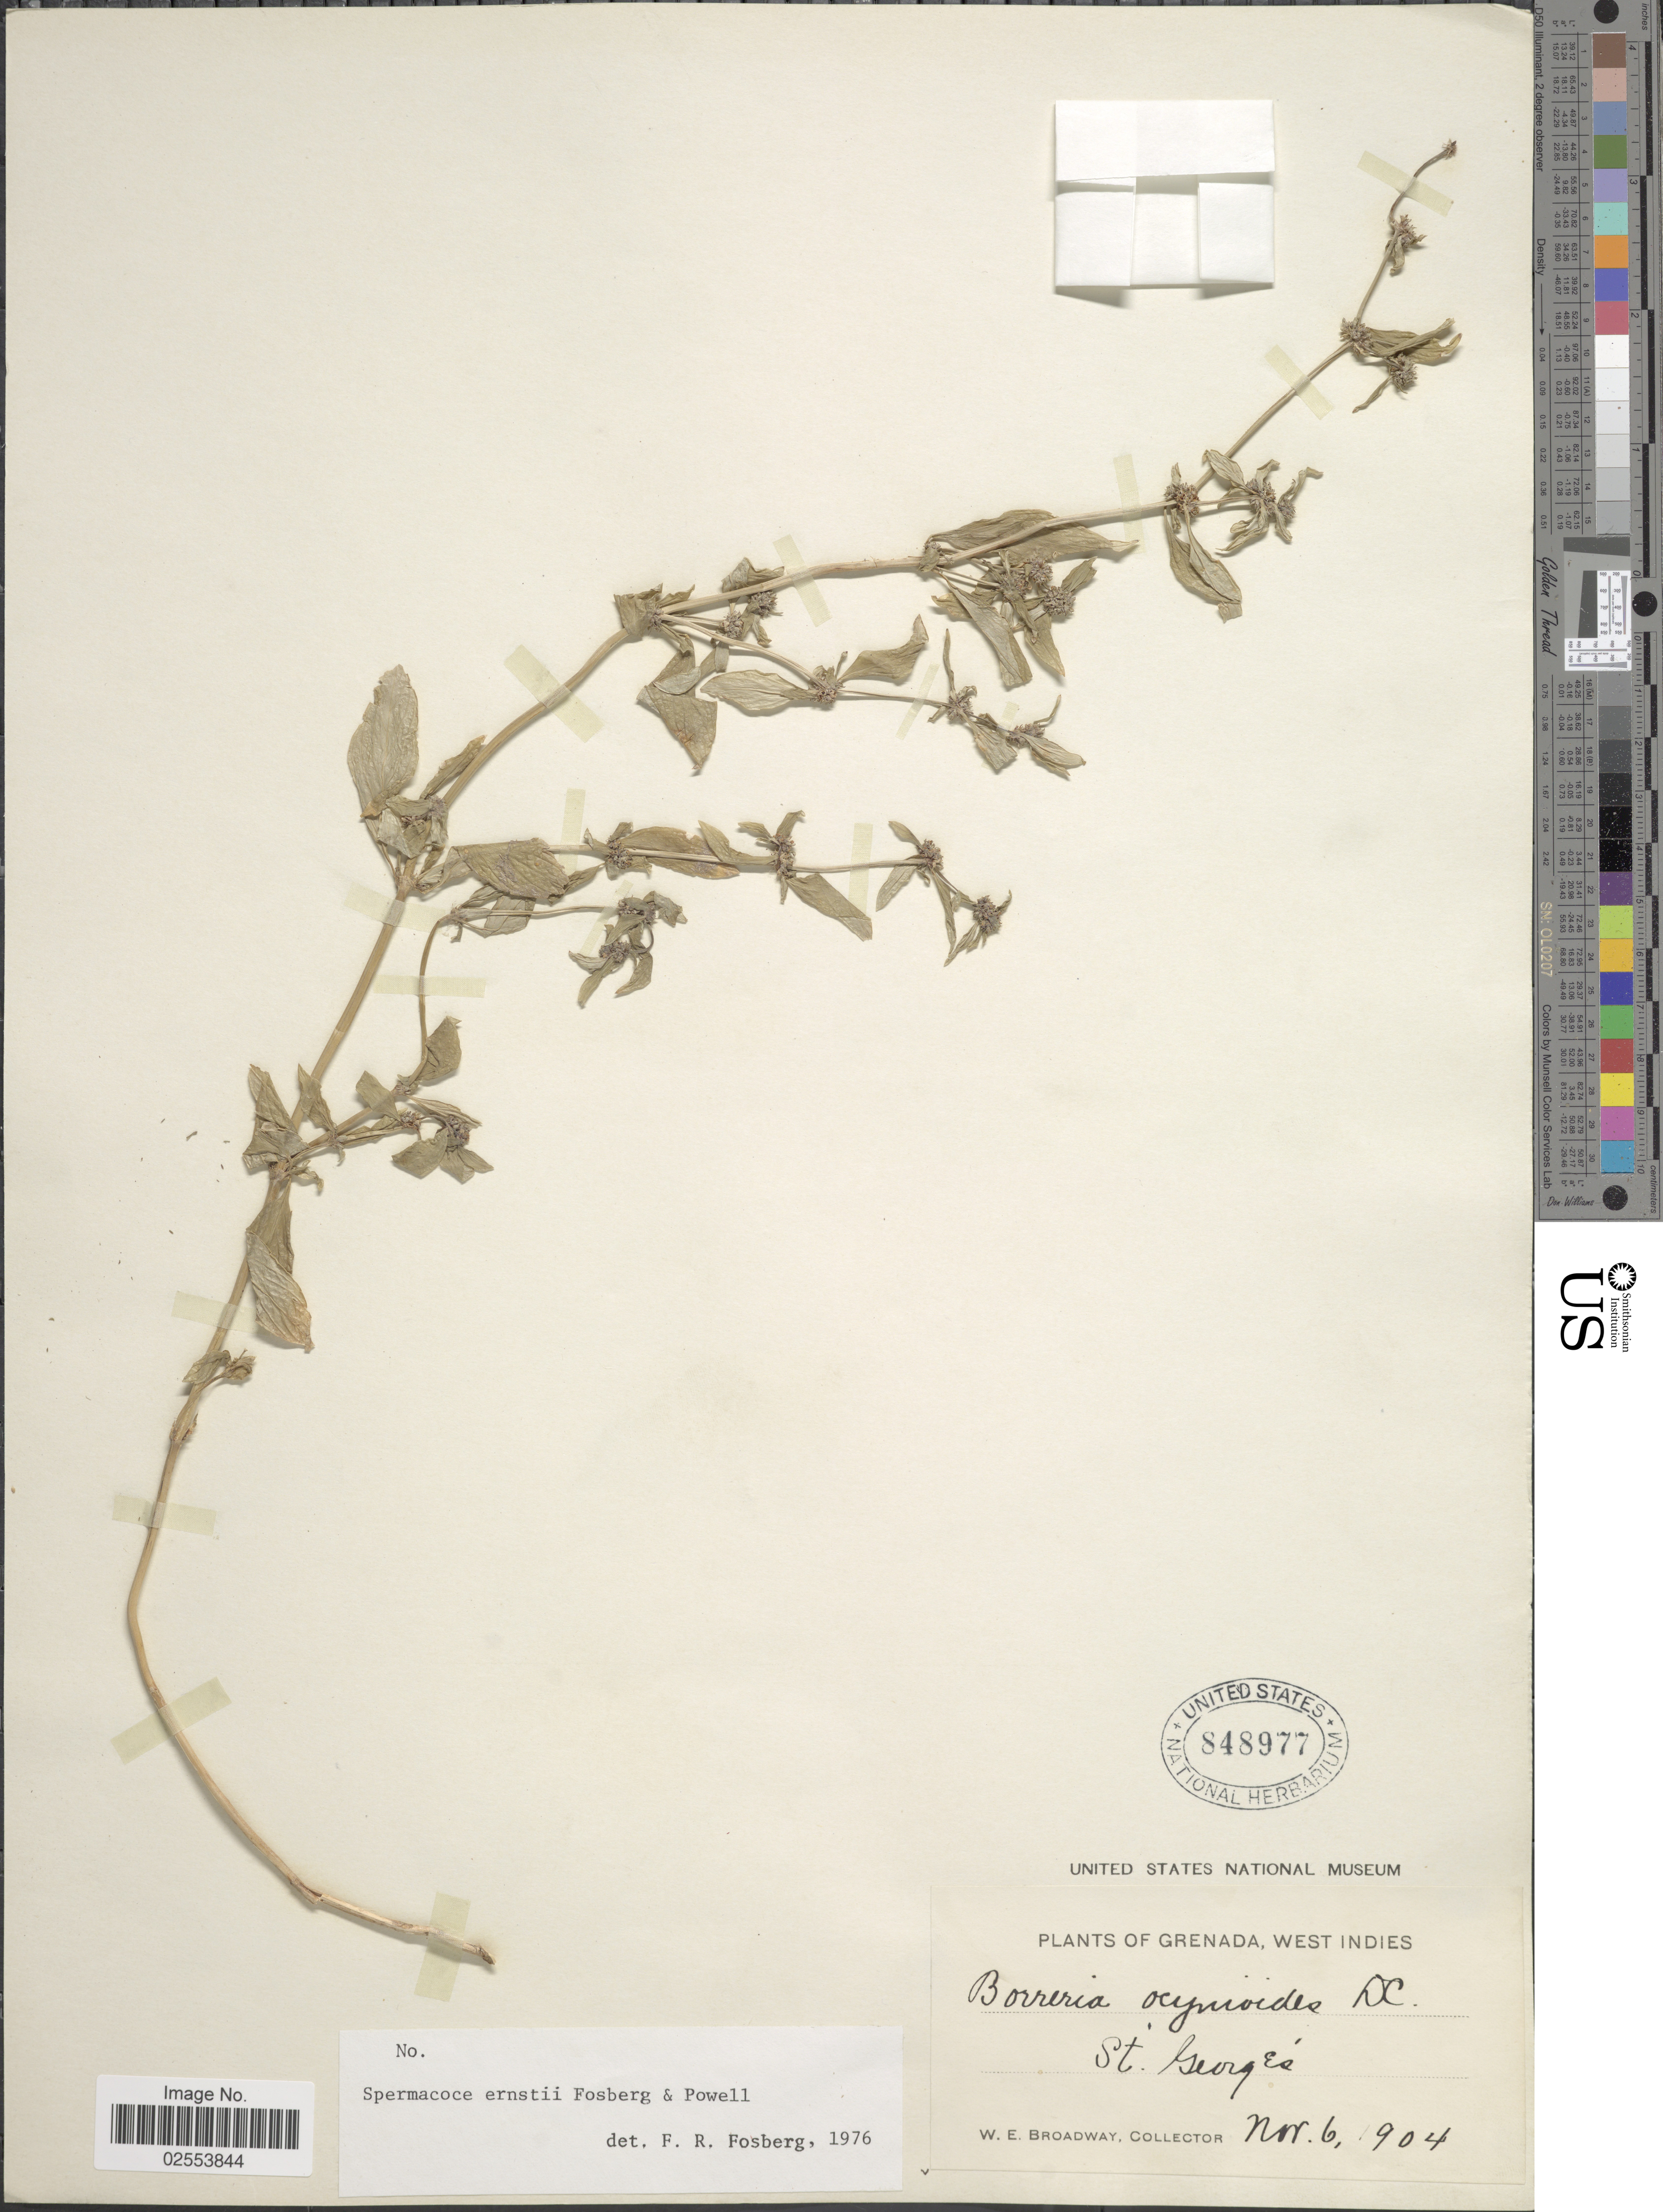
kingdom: Plantae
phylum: Tracheophyta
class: Magnoliopsida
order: Gentianales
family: Rubiaceae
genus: Spermacoce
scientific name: Spermacoce ernstii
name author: Fosberg & D.A. Powell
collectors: W. E. Broadway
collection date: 1904-11-06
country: Grenada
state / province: Saint George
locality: St. George's.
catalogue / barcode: US 848977